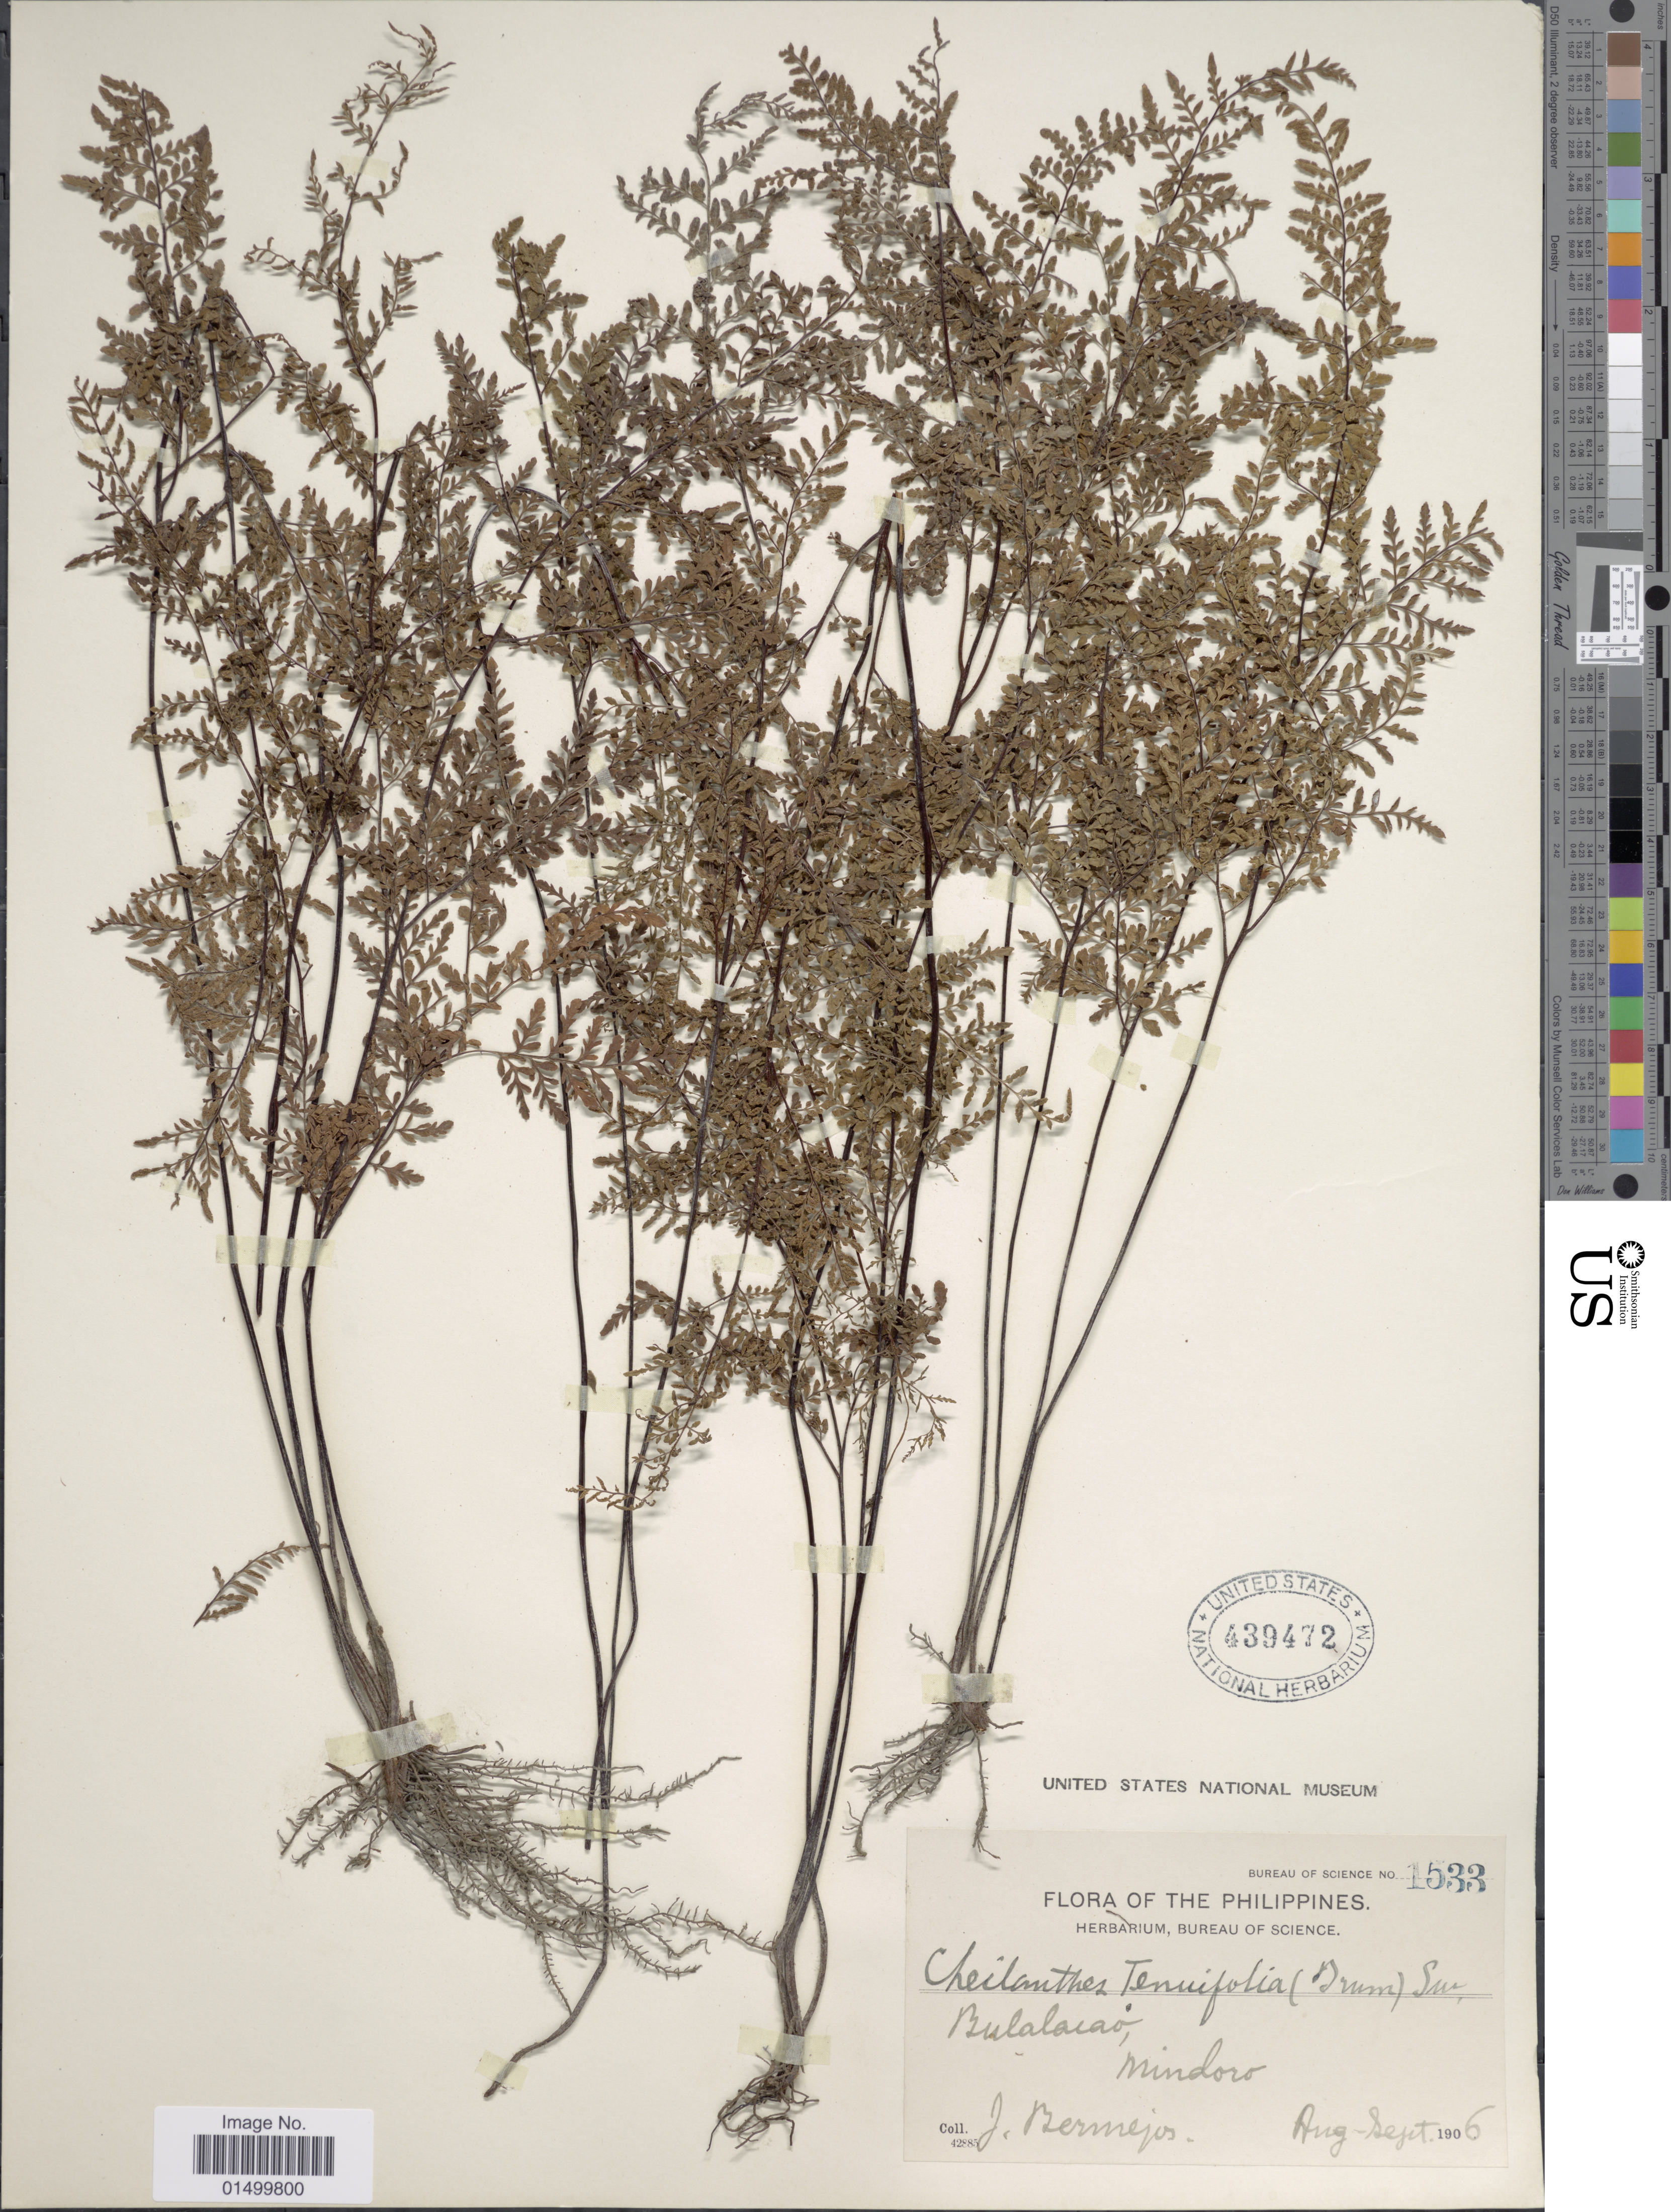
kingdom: Plantae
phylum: Tracheophyta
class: Polypodiopsida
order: Polypodiales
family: Pteridaceae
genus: Cheilanthes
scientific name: Cheilanthes tenuifolia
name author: (Burm. f.) Sw.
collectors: J. Bermejos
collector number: Bureau of Science 1533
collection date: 1906-08/1906-09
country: Philippines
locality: Bulalaiao, Mindoro.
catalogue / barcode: US 439472